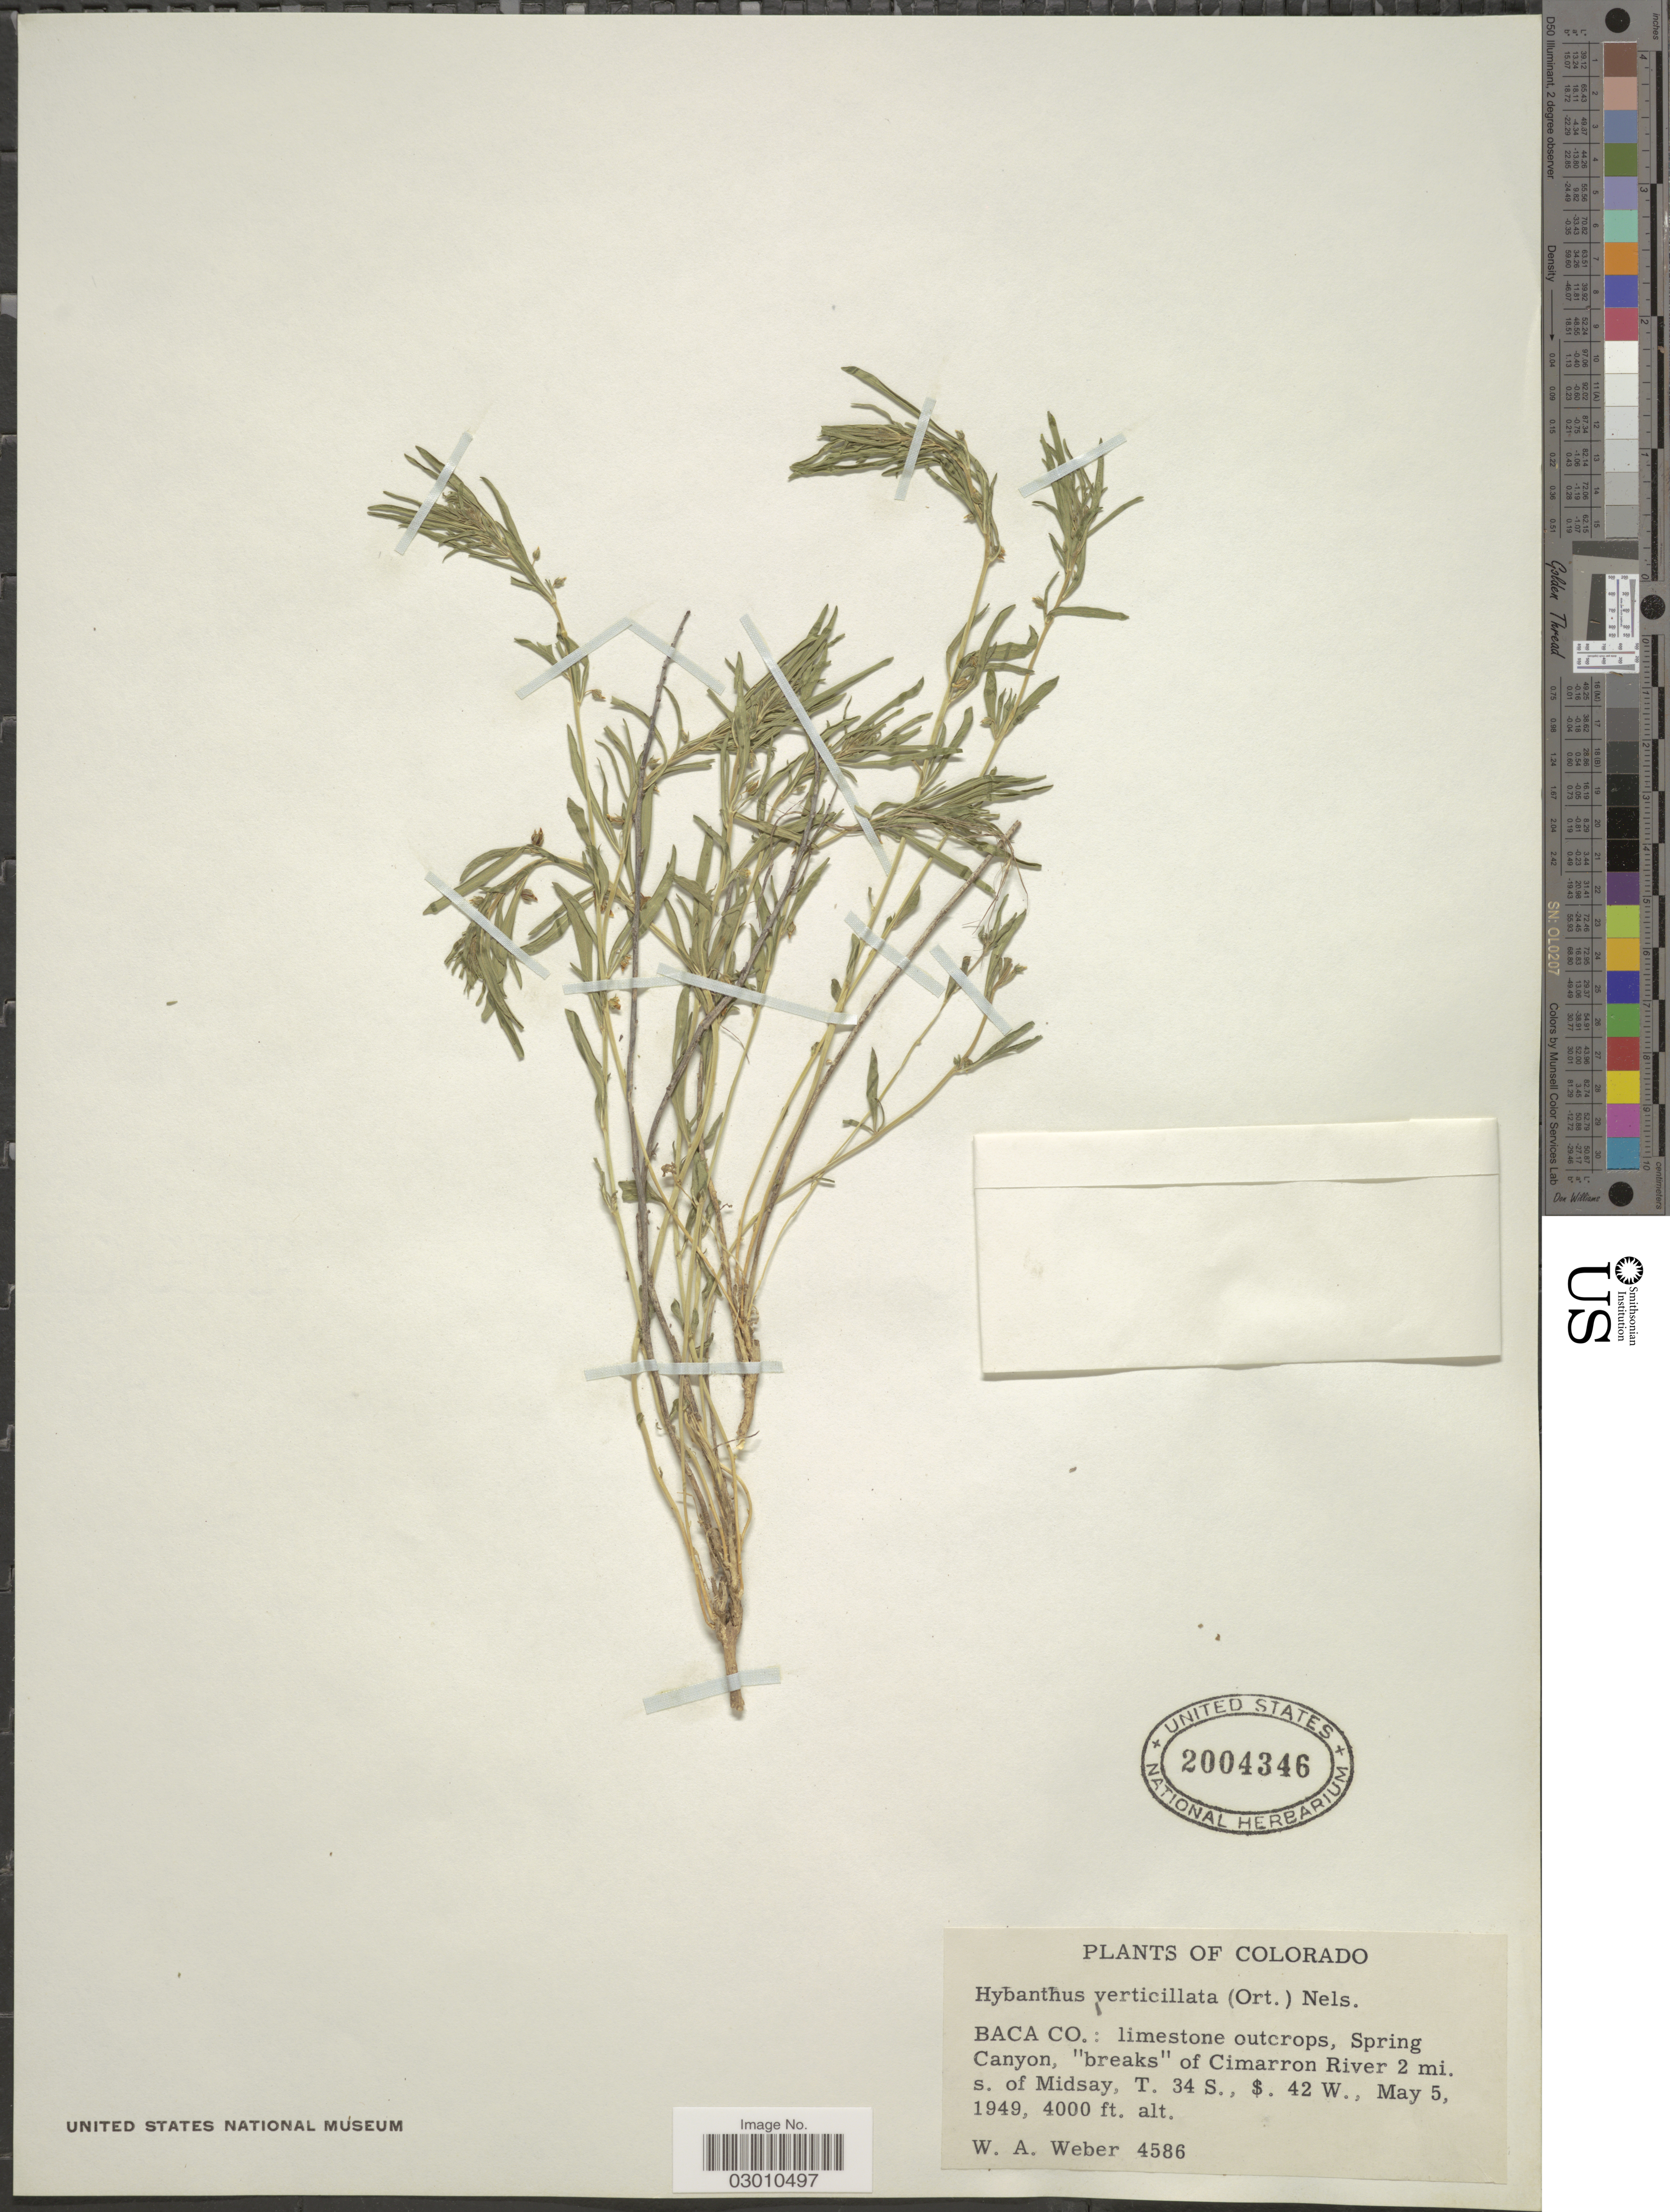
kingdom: Plantae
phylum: Tracheophyta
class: Magnoliopsida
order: Malpighiales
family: Violaceae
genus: Pombalia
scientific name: Pombalia verticillata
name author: (Ortega) Paula-Souza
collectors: W. A. Weber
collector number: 4586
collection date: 1949-05-05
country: United States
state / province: Colorado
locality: Baca Co.: limestone outcrops, Spring Canyon, "breaks" of Cimarron River 2 mi. s. of Midsay, T. 34 S, $. 42 W.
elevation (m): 1219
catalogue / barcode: US 2004346